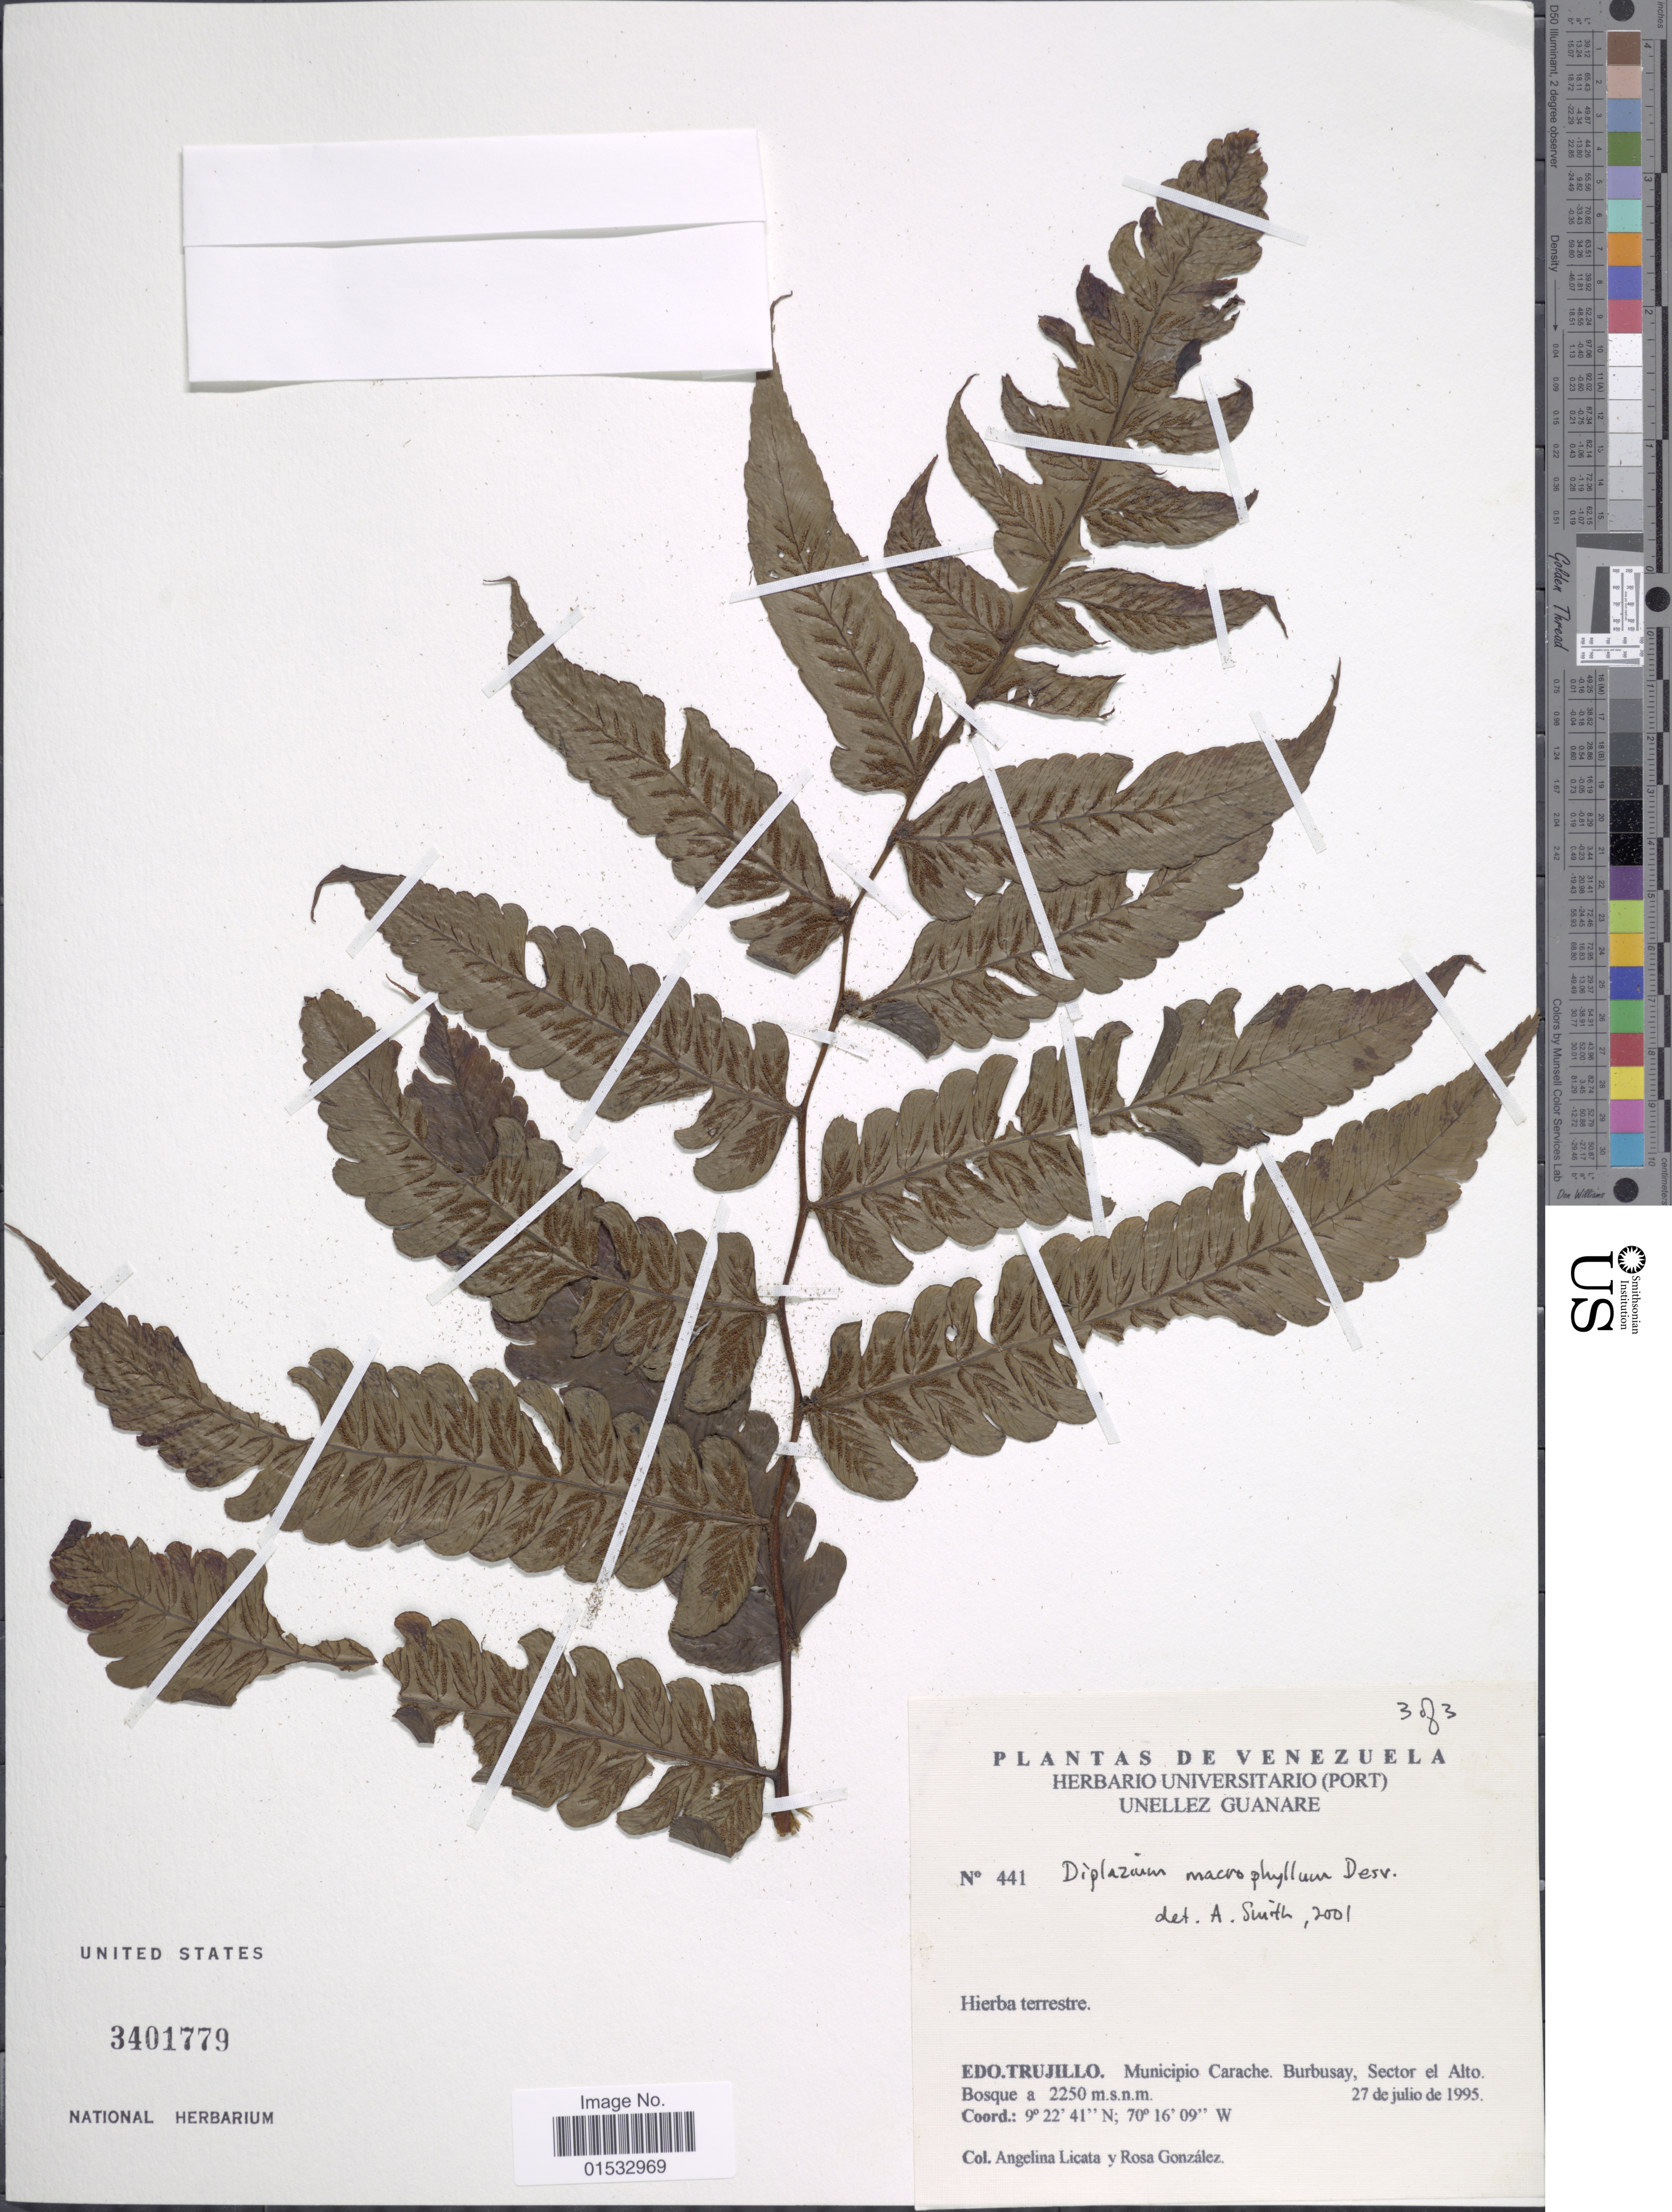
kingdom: Plantae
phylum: Tracheophyta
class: Polypodiopsida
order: Polypodiales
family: Athyriaceae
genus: Diplazium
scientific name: Diplazium macrophyllum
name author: Desv.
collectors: A. Licata & R. González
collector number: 441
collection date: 1995-07-27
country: Venezuela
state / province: Trujillo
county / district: Carache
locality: Burbusay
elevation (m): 2250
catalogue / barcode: US 3401779